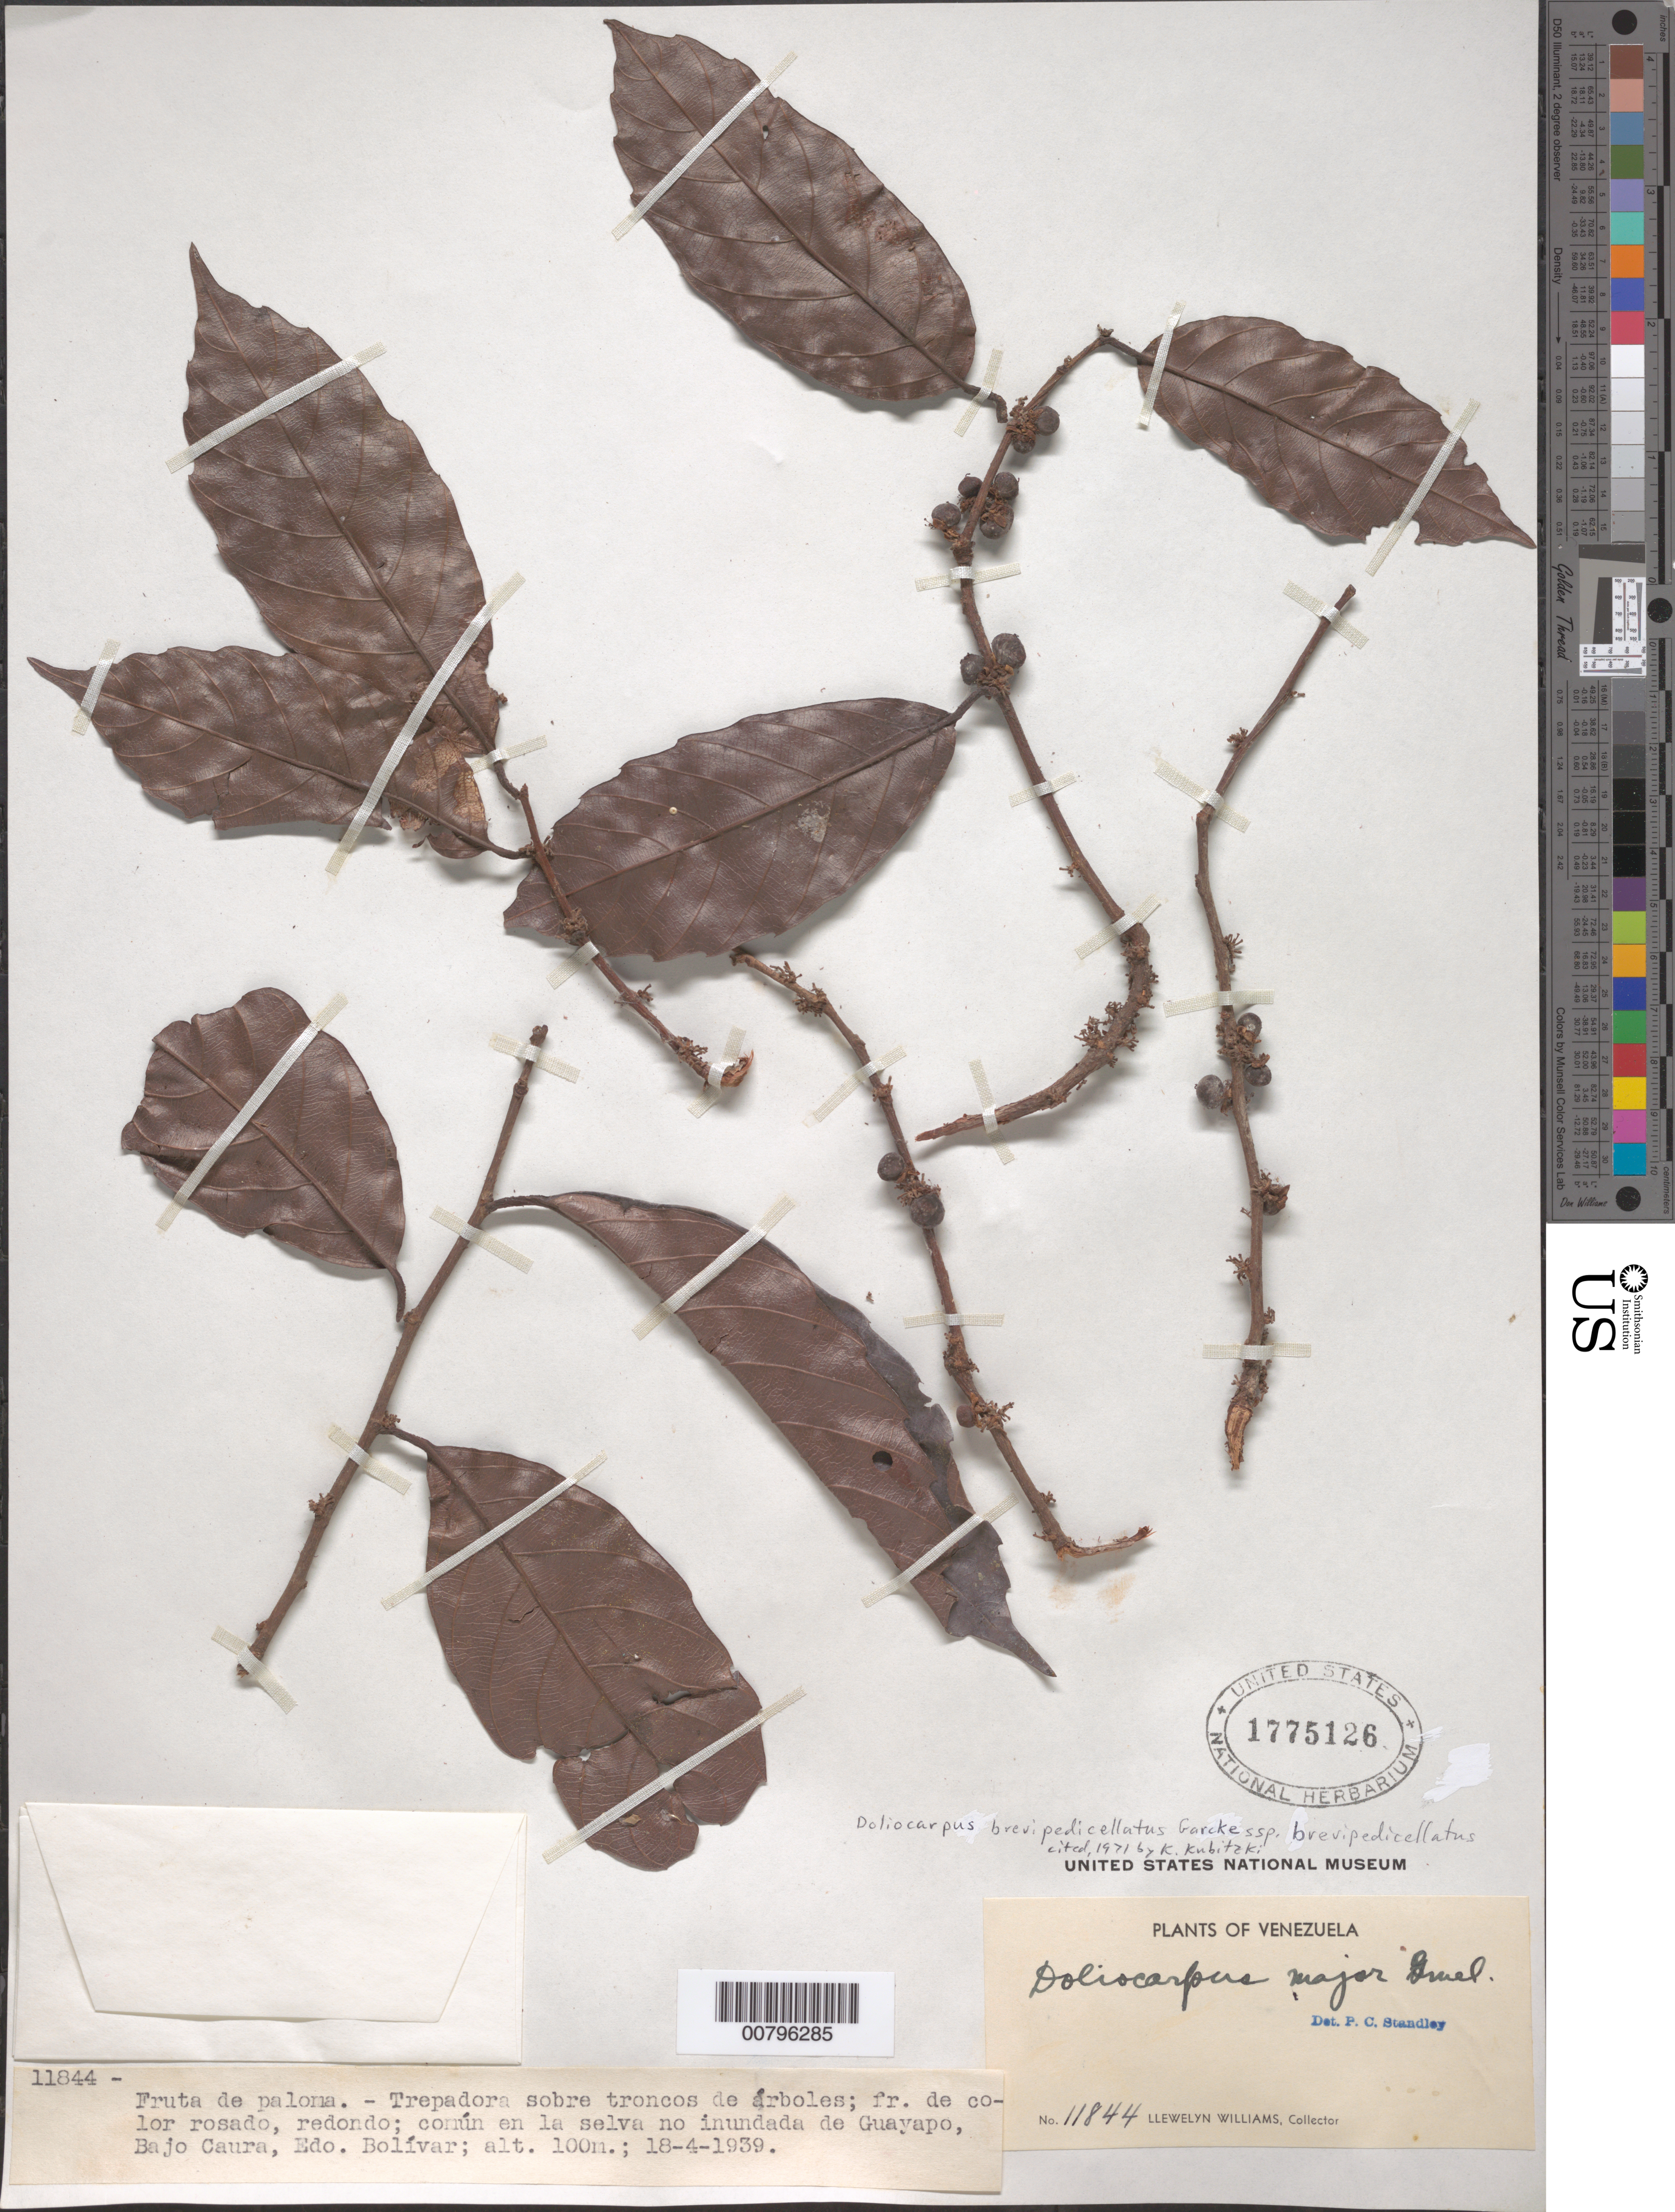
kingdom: Plantae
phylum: Tracheophyta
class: Magnoliopsida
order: Dilleniales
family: Dilleniaceae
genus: Doliocarpus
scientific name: Doliocarpus brevipedicellatus subsp. brevipedicellatus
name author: Garcke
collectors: Ll. Williams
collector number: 11844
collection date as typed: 18-Apr-39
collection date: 1939-04-18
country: Venezuela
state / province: Bolívar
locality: Guayapo, Bajo Caura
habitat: Comun en la selva inundada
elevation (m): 100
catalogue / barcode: US 1775126